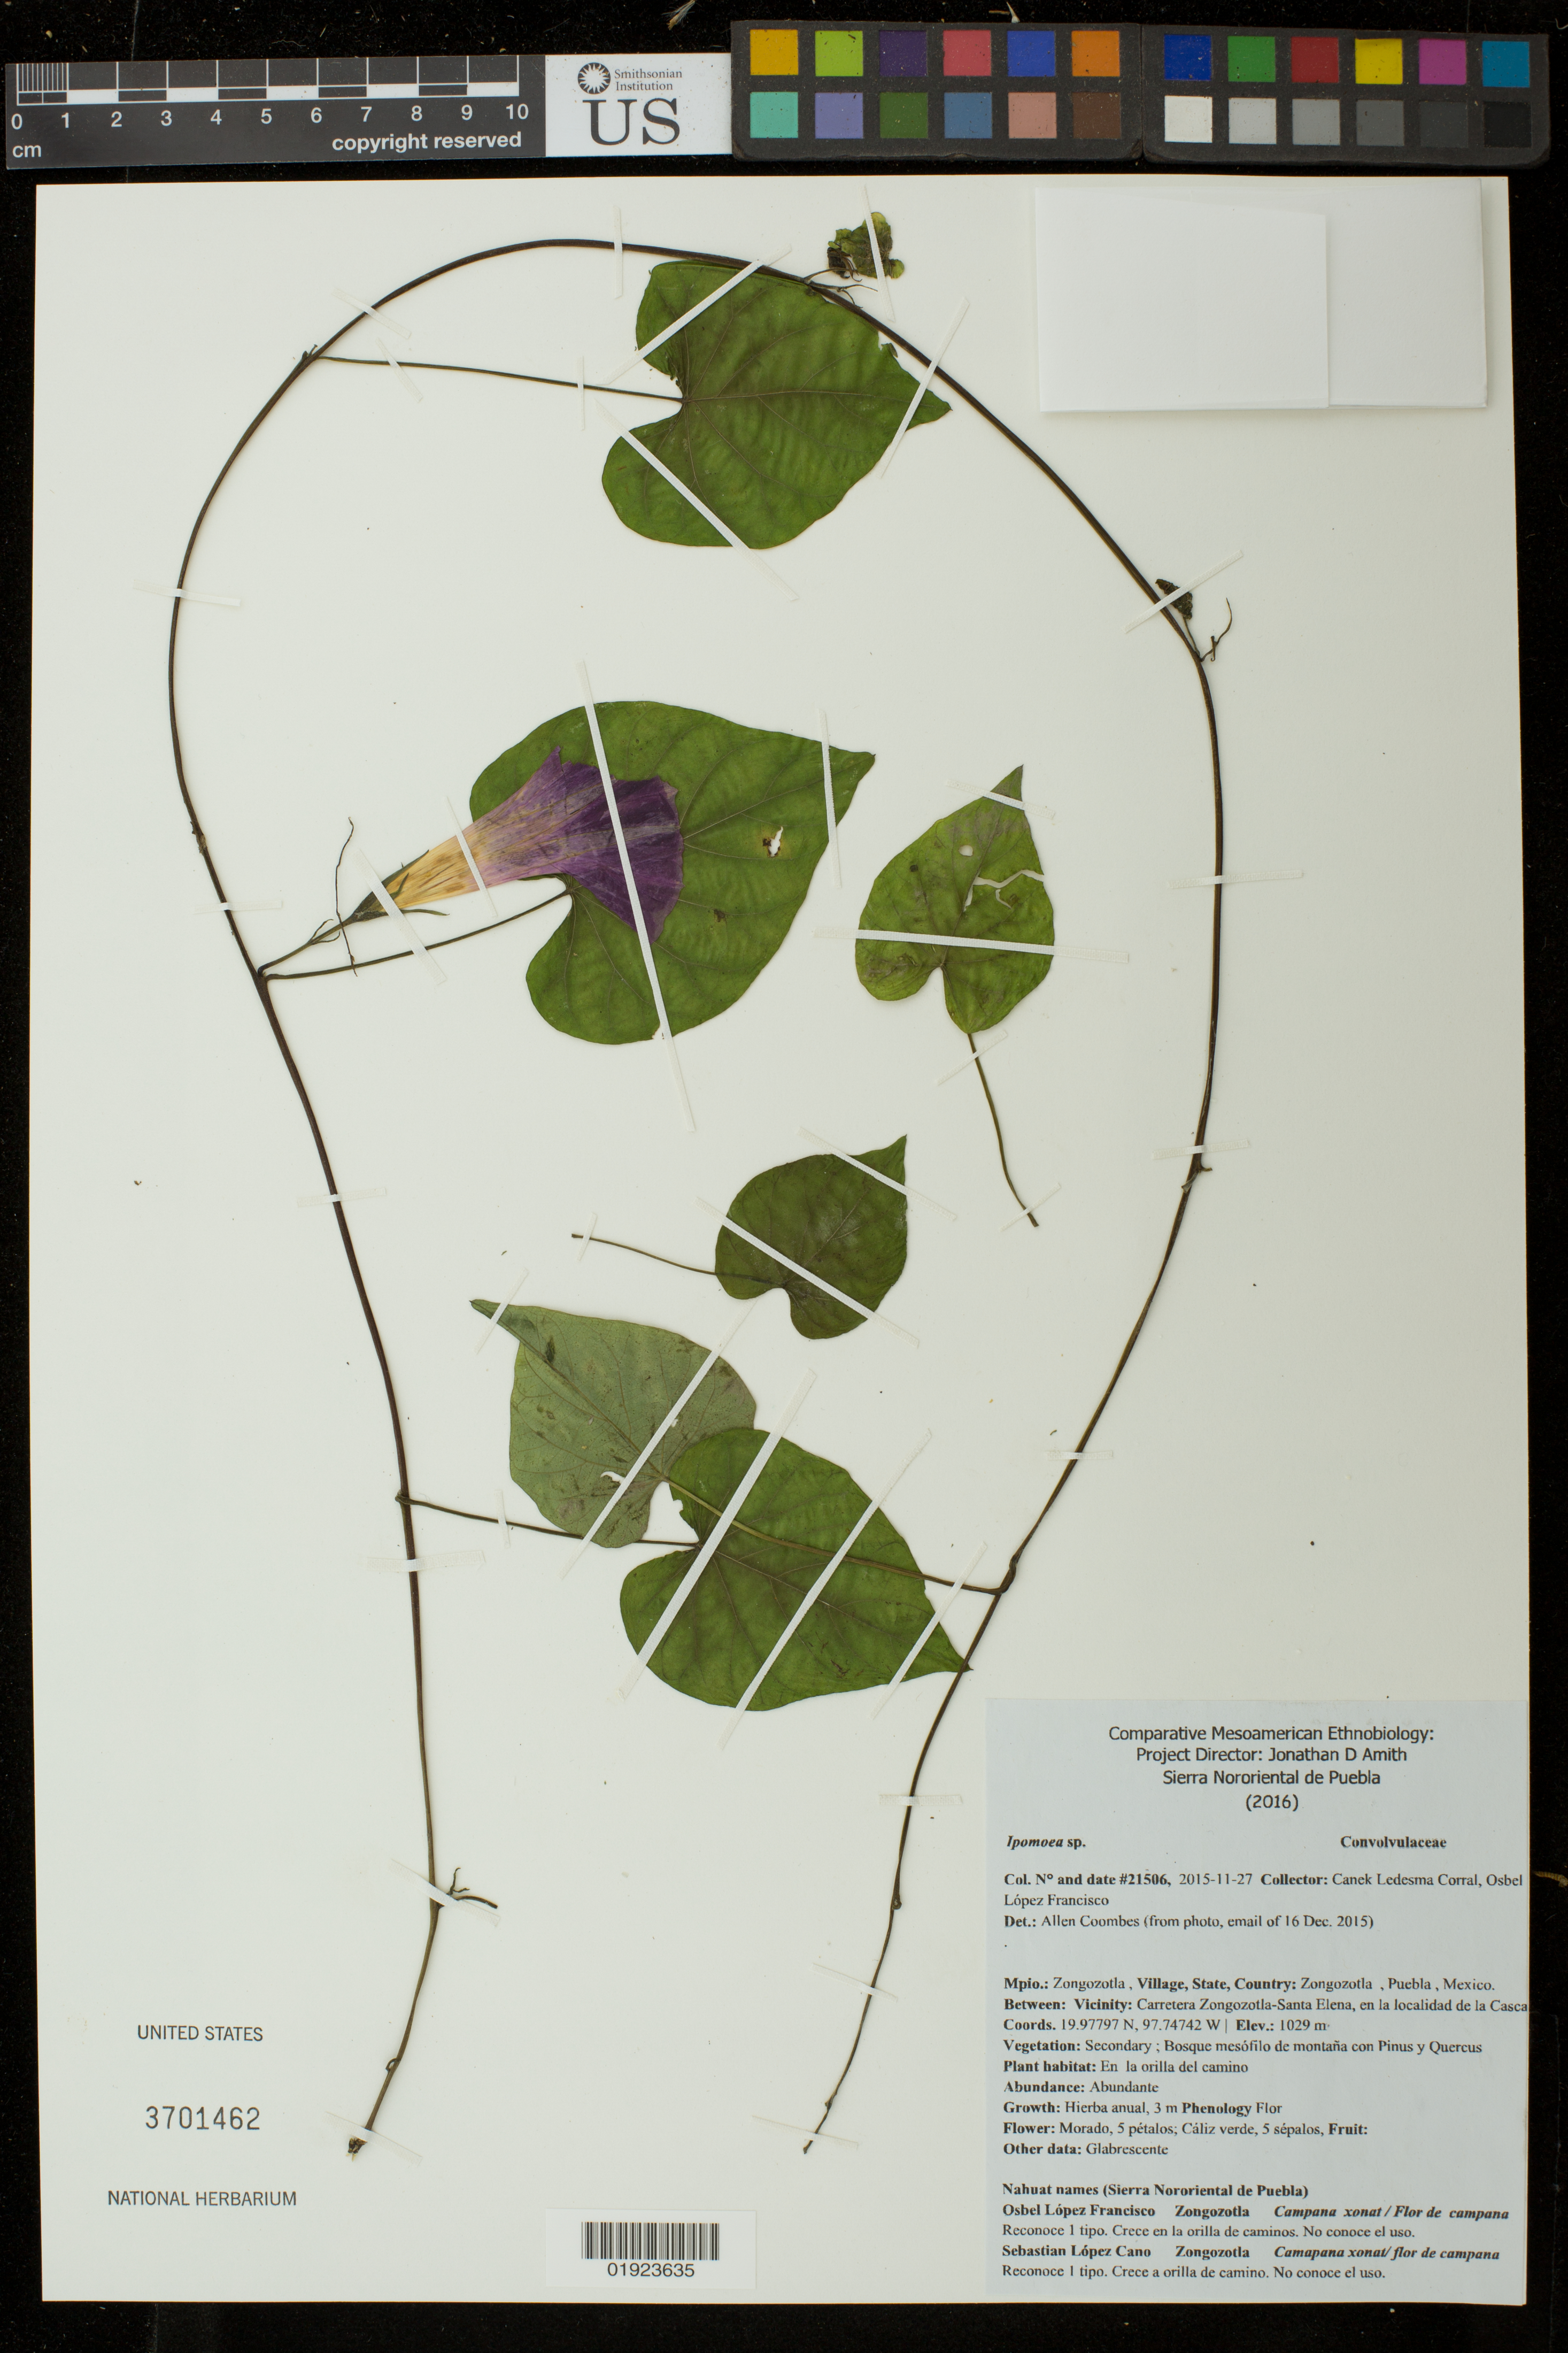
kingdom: Plantae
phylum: Tracheophyta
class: Magnoliopsida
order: Solanales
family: Convolvulaceae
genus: Ipomoea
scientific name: Ipomoea sp.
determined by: Coombes, Allen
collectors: Canek Ledesma C. & O. Francisco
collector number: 21506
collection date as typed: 2015-11-27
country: Mexico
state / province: Puebla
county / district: Zongozotla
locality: Zongozotla, Puebla, Mexico; Carretera Zongozotla-Santa Elena, en la localidad de la Casca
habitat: Secondary; bosque mesofilo de montana con Pinus y Quercus, en la orilla del camino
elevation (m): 1029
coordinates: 19.97797N, 97.74742W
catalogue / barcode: US 3701462